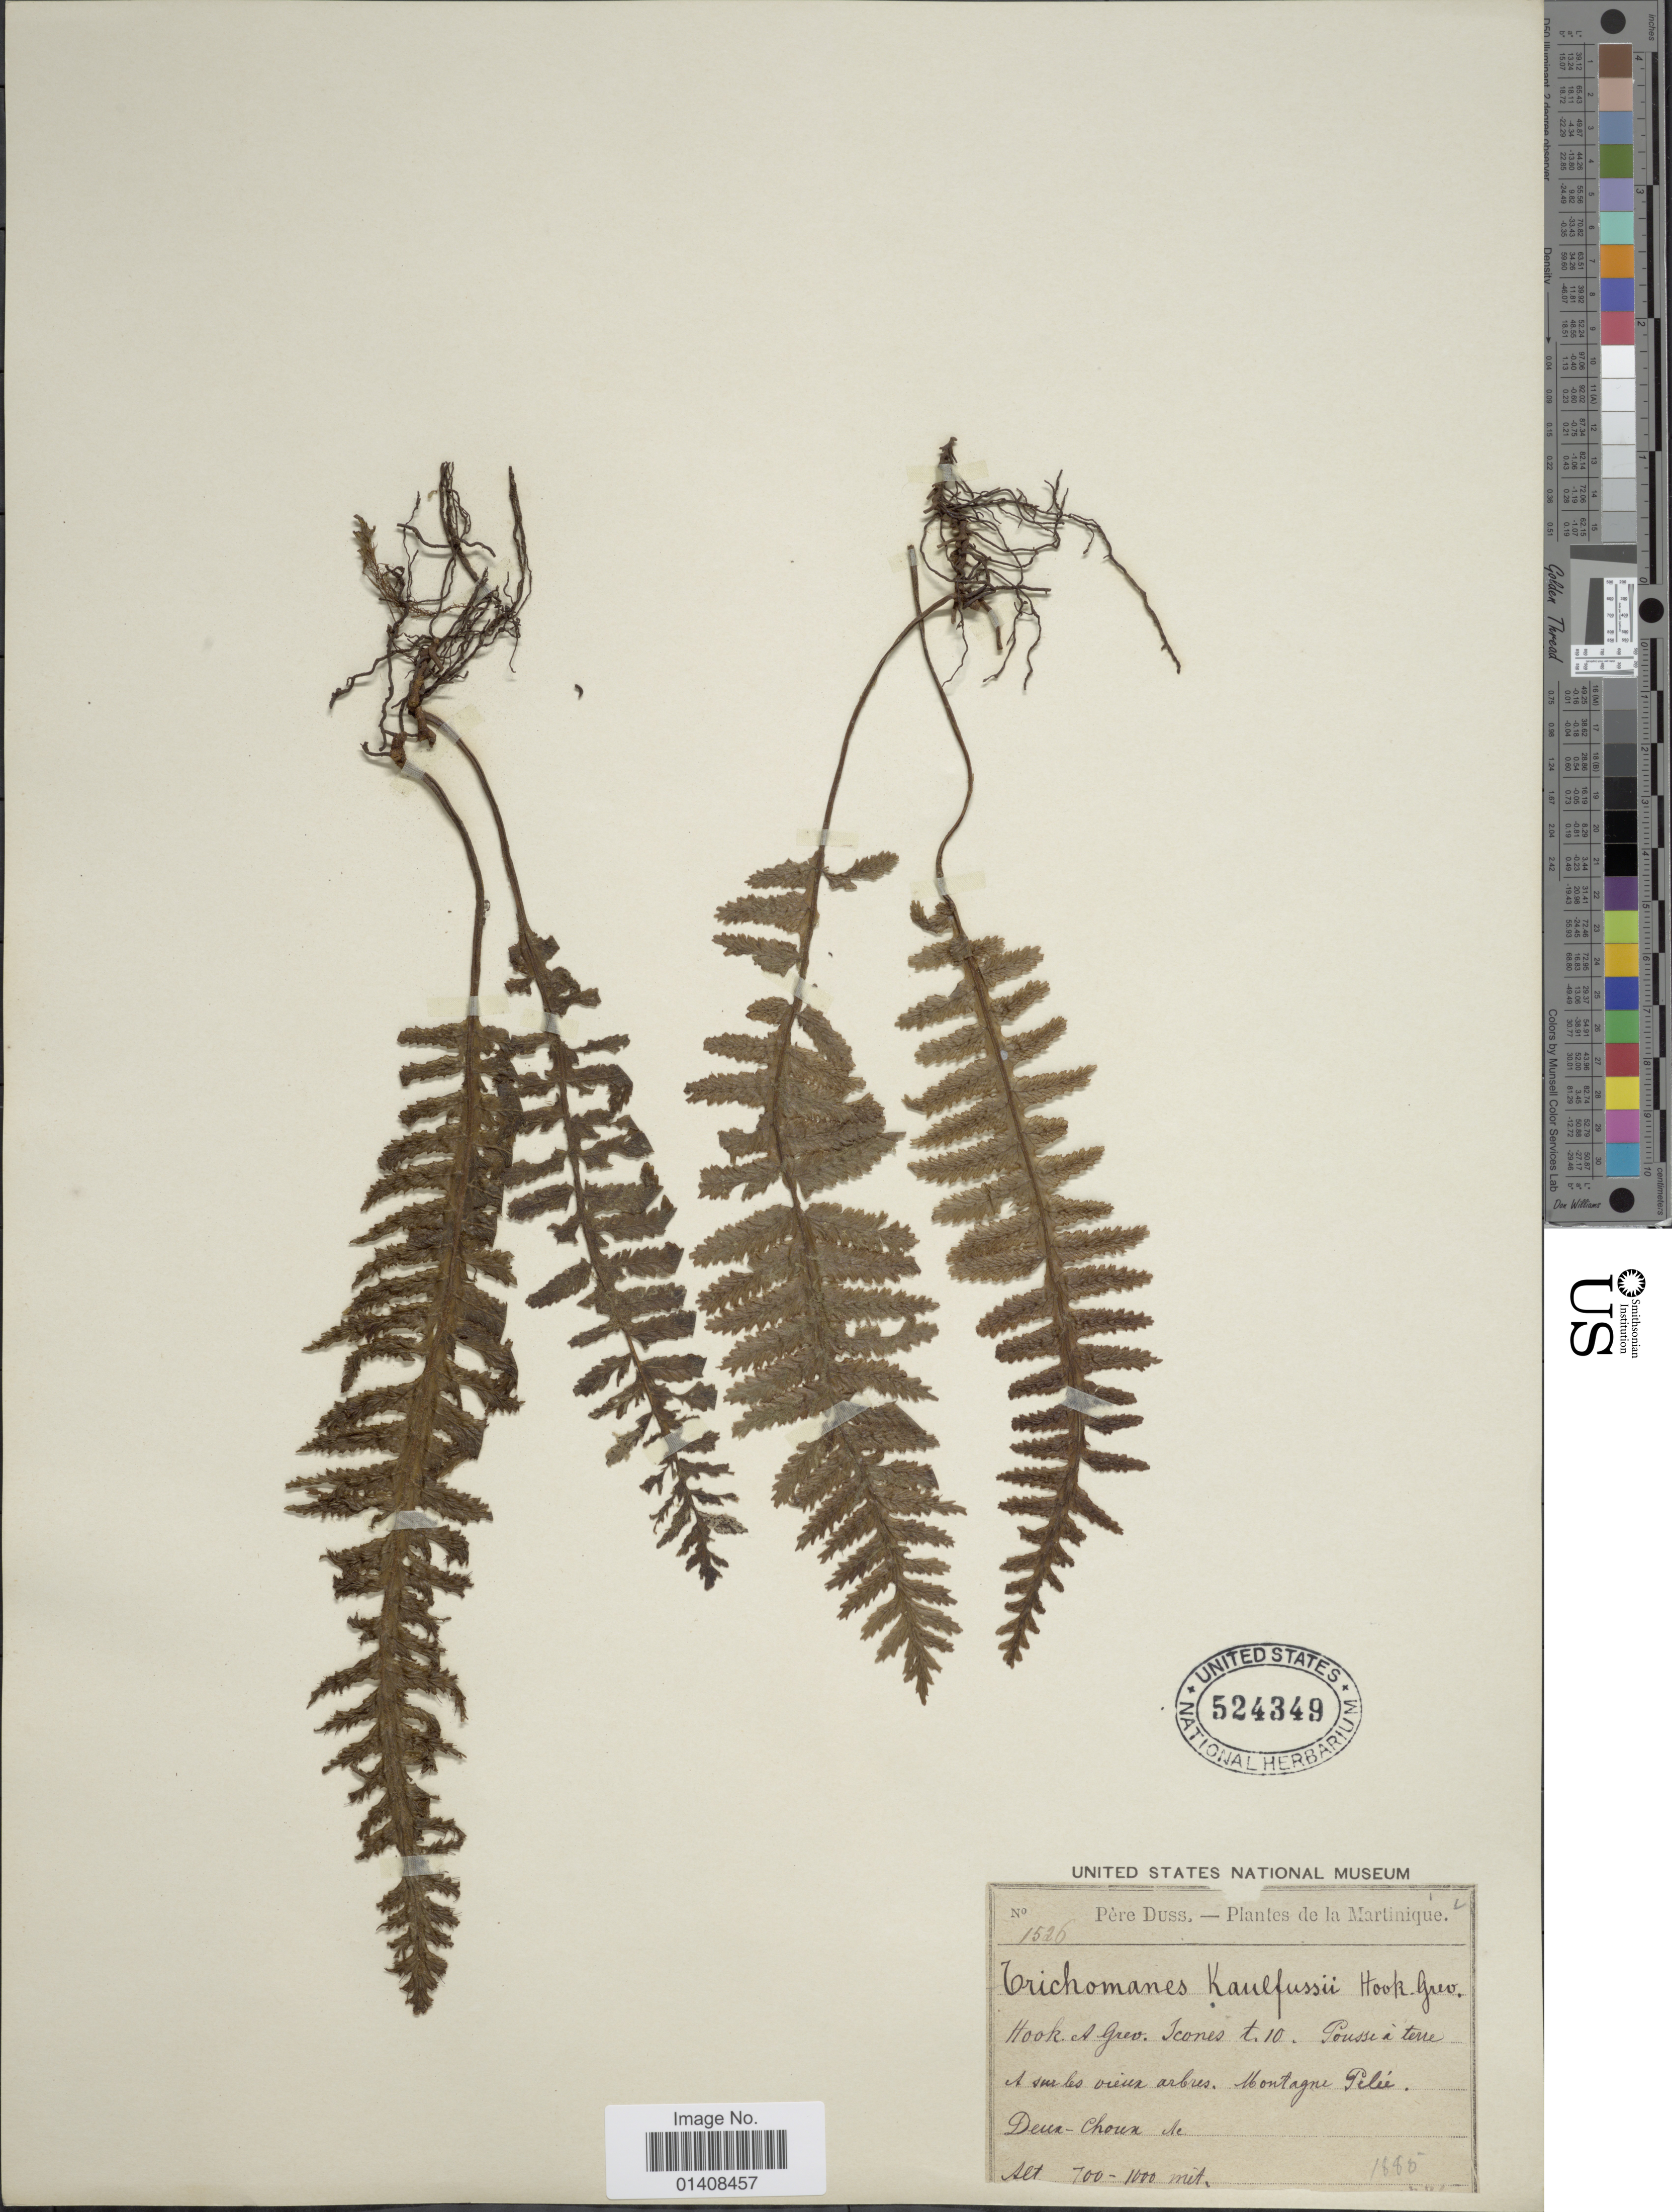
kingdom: Plantae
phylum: Tracheophyta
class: Polypodiopsida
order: Hymenophyllales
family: Hymenophyllaceae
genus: Trichomanes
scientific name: Trichomanes trigonum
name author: Desv.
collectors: Père Duss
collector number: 1526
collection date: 1880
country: Martinique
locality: Pousse à terre et sur les vieux arbres Montagne Pelée, Duex Choux etc.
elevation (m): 700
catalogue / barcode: US 524349